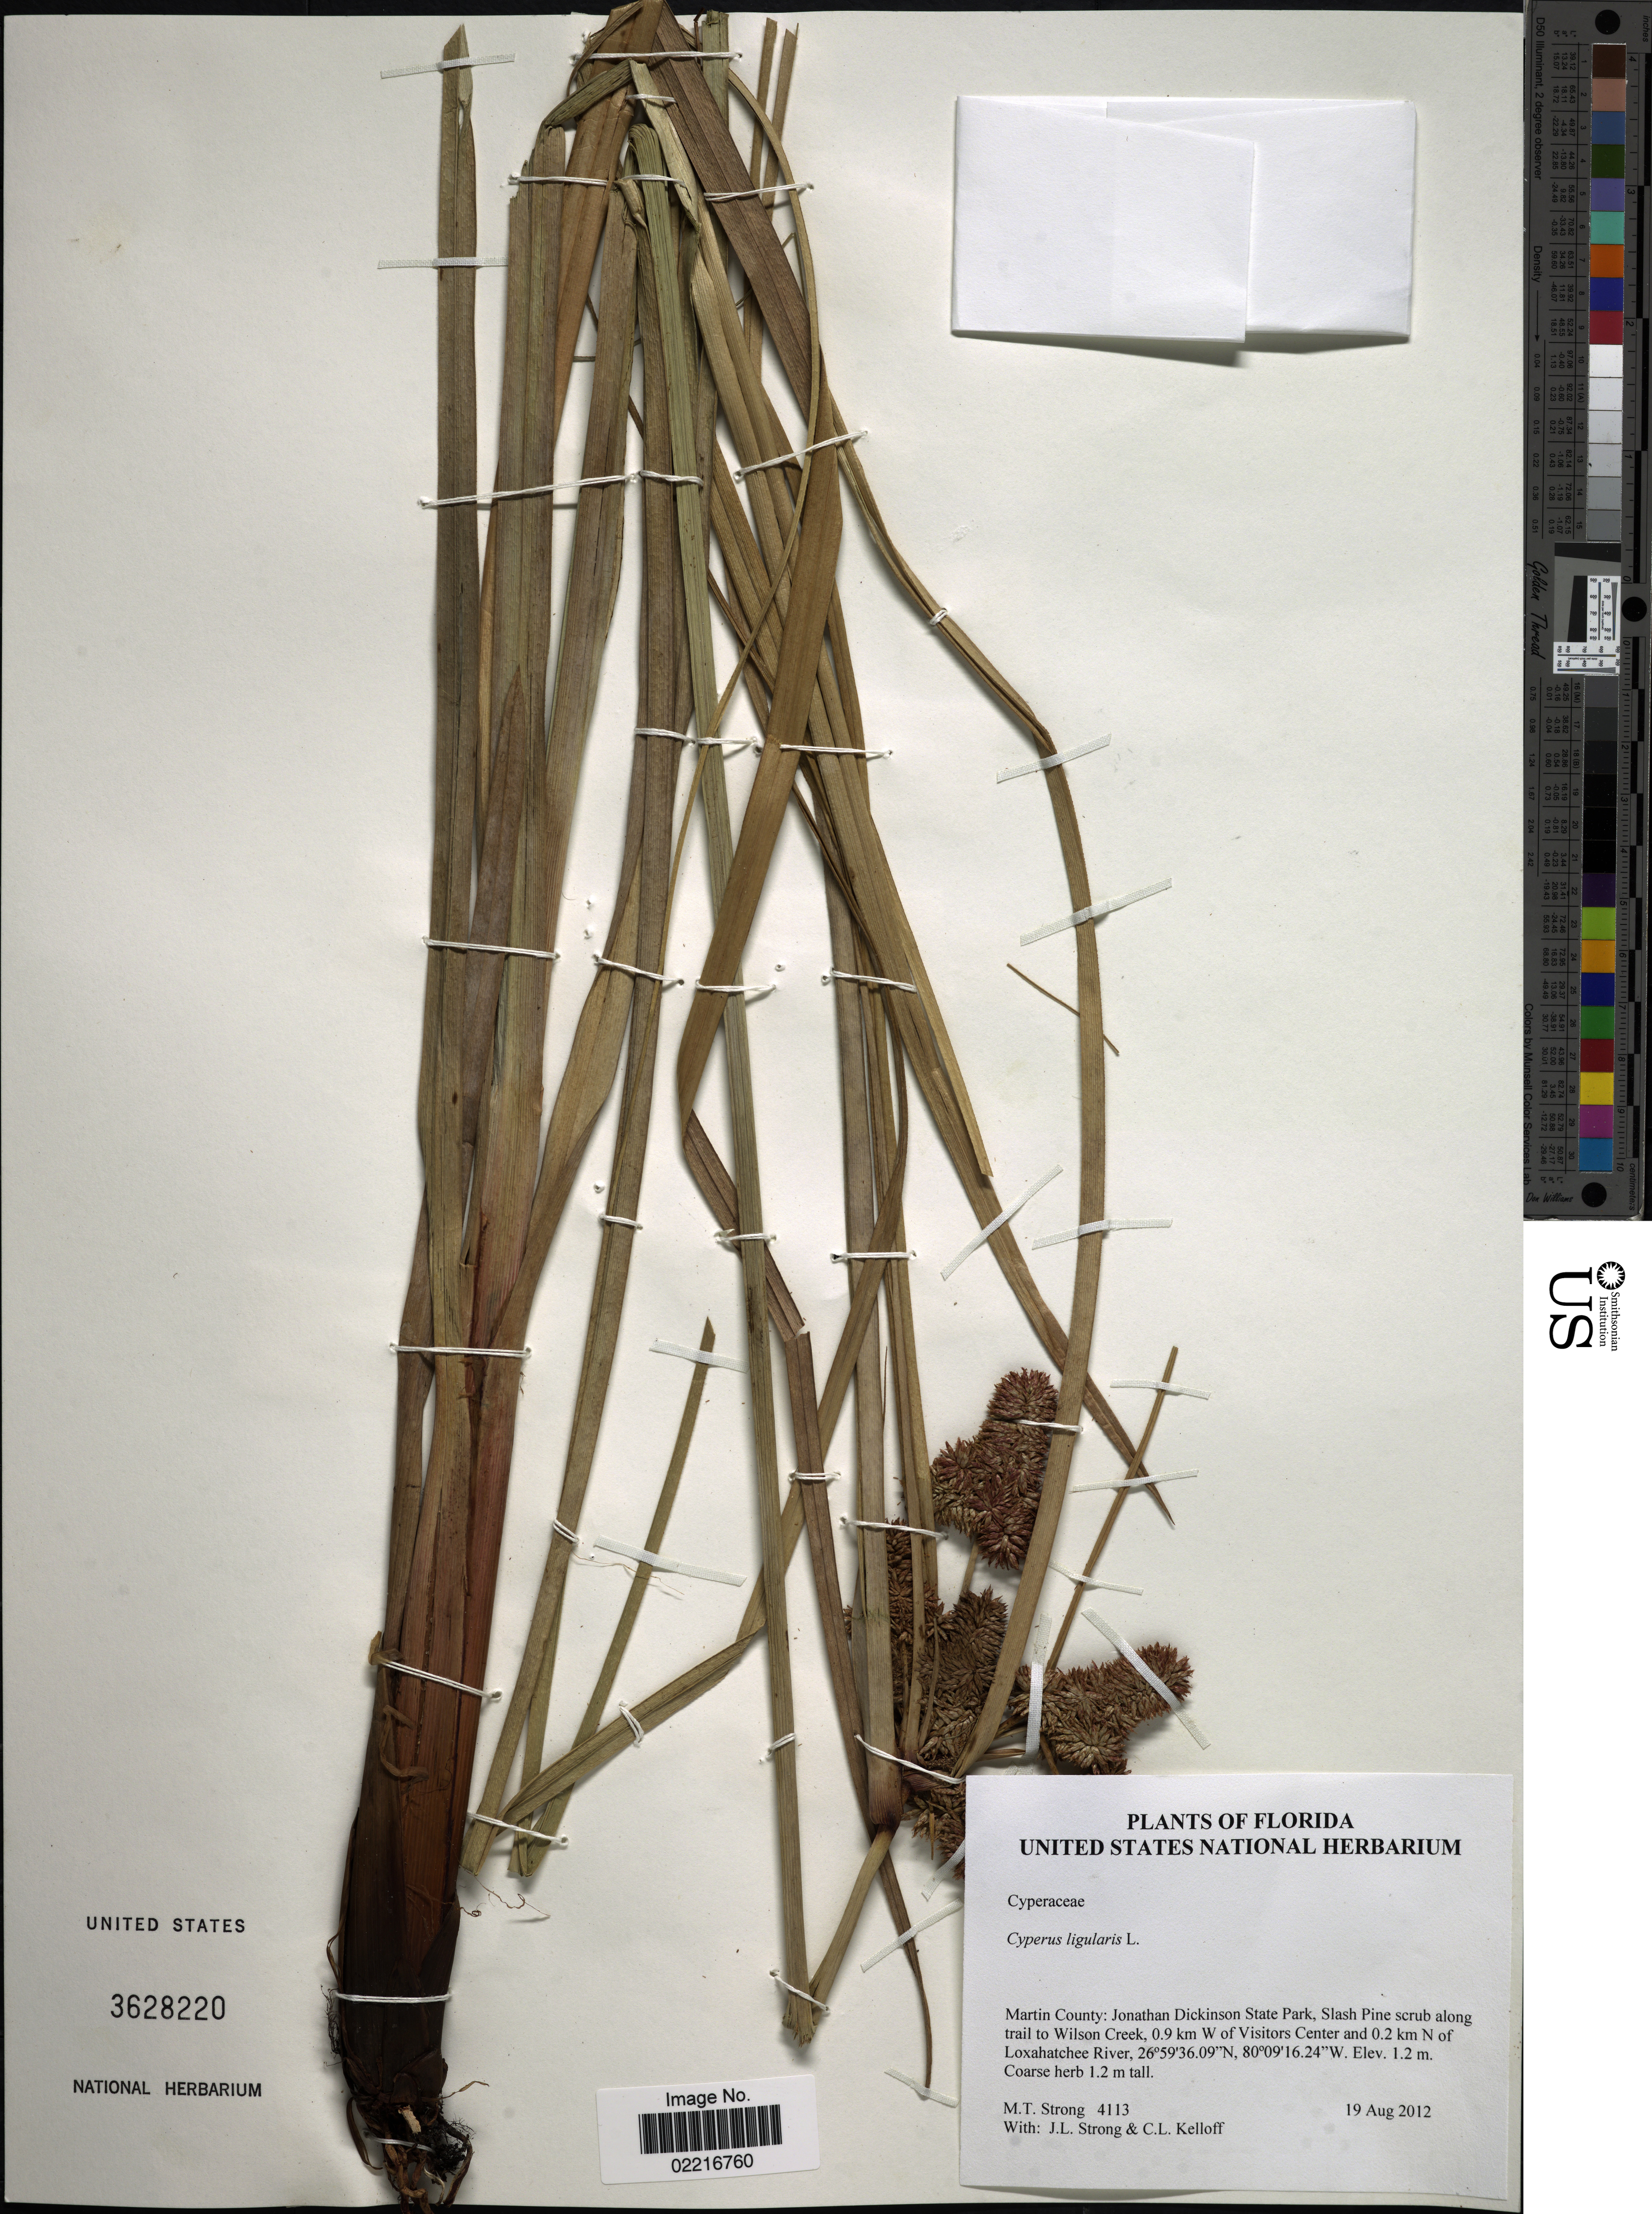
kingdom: Plantae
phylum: Tracheophyta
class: Liliopsida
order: Poales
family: Cyperaceae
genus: Cyperus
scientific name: Cyperus ligularis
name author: L.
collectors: M. T. Strong, J. Strong & C. L. Kelloff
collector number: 4113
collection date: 2012-08-19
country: United States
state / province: Florida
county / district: Martin County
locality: Jonathan Dickinson State Park, Slash Pine scrub along trail to Wilson Creek, 0.9 km W of Visitors Center and 0.2 km N of Loxahatchee River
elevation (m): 1.2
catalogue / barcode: US 3628220